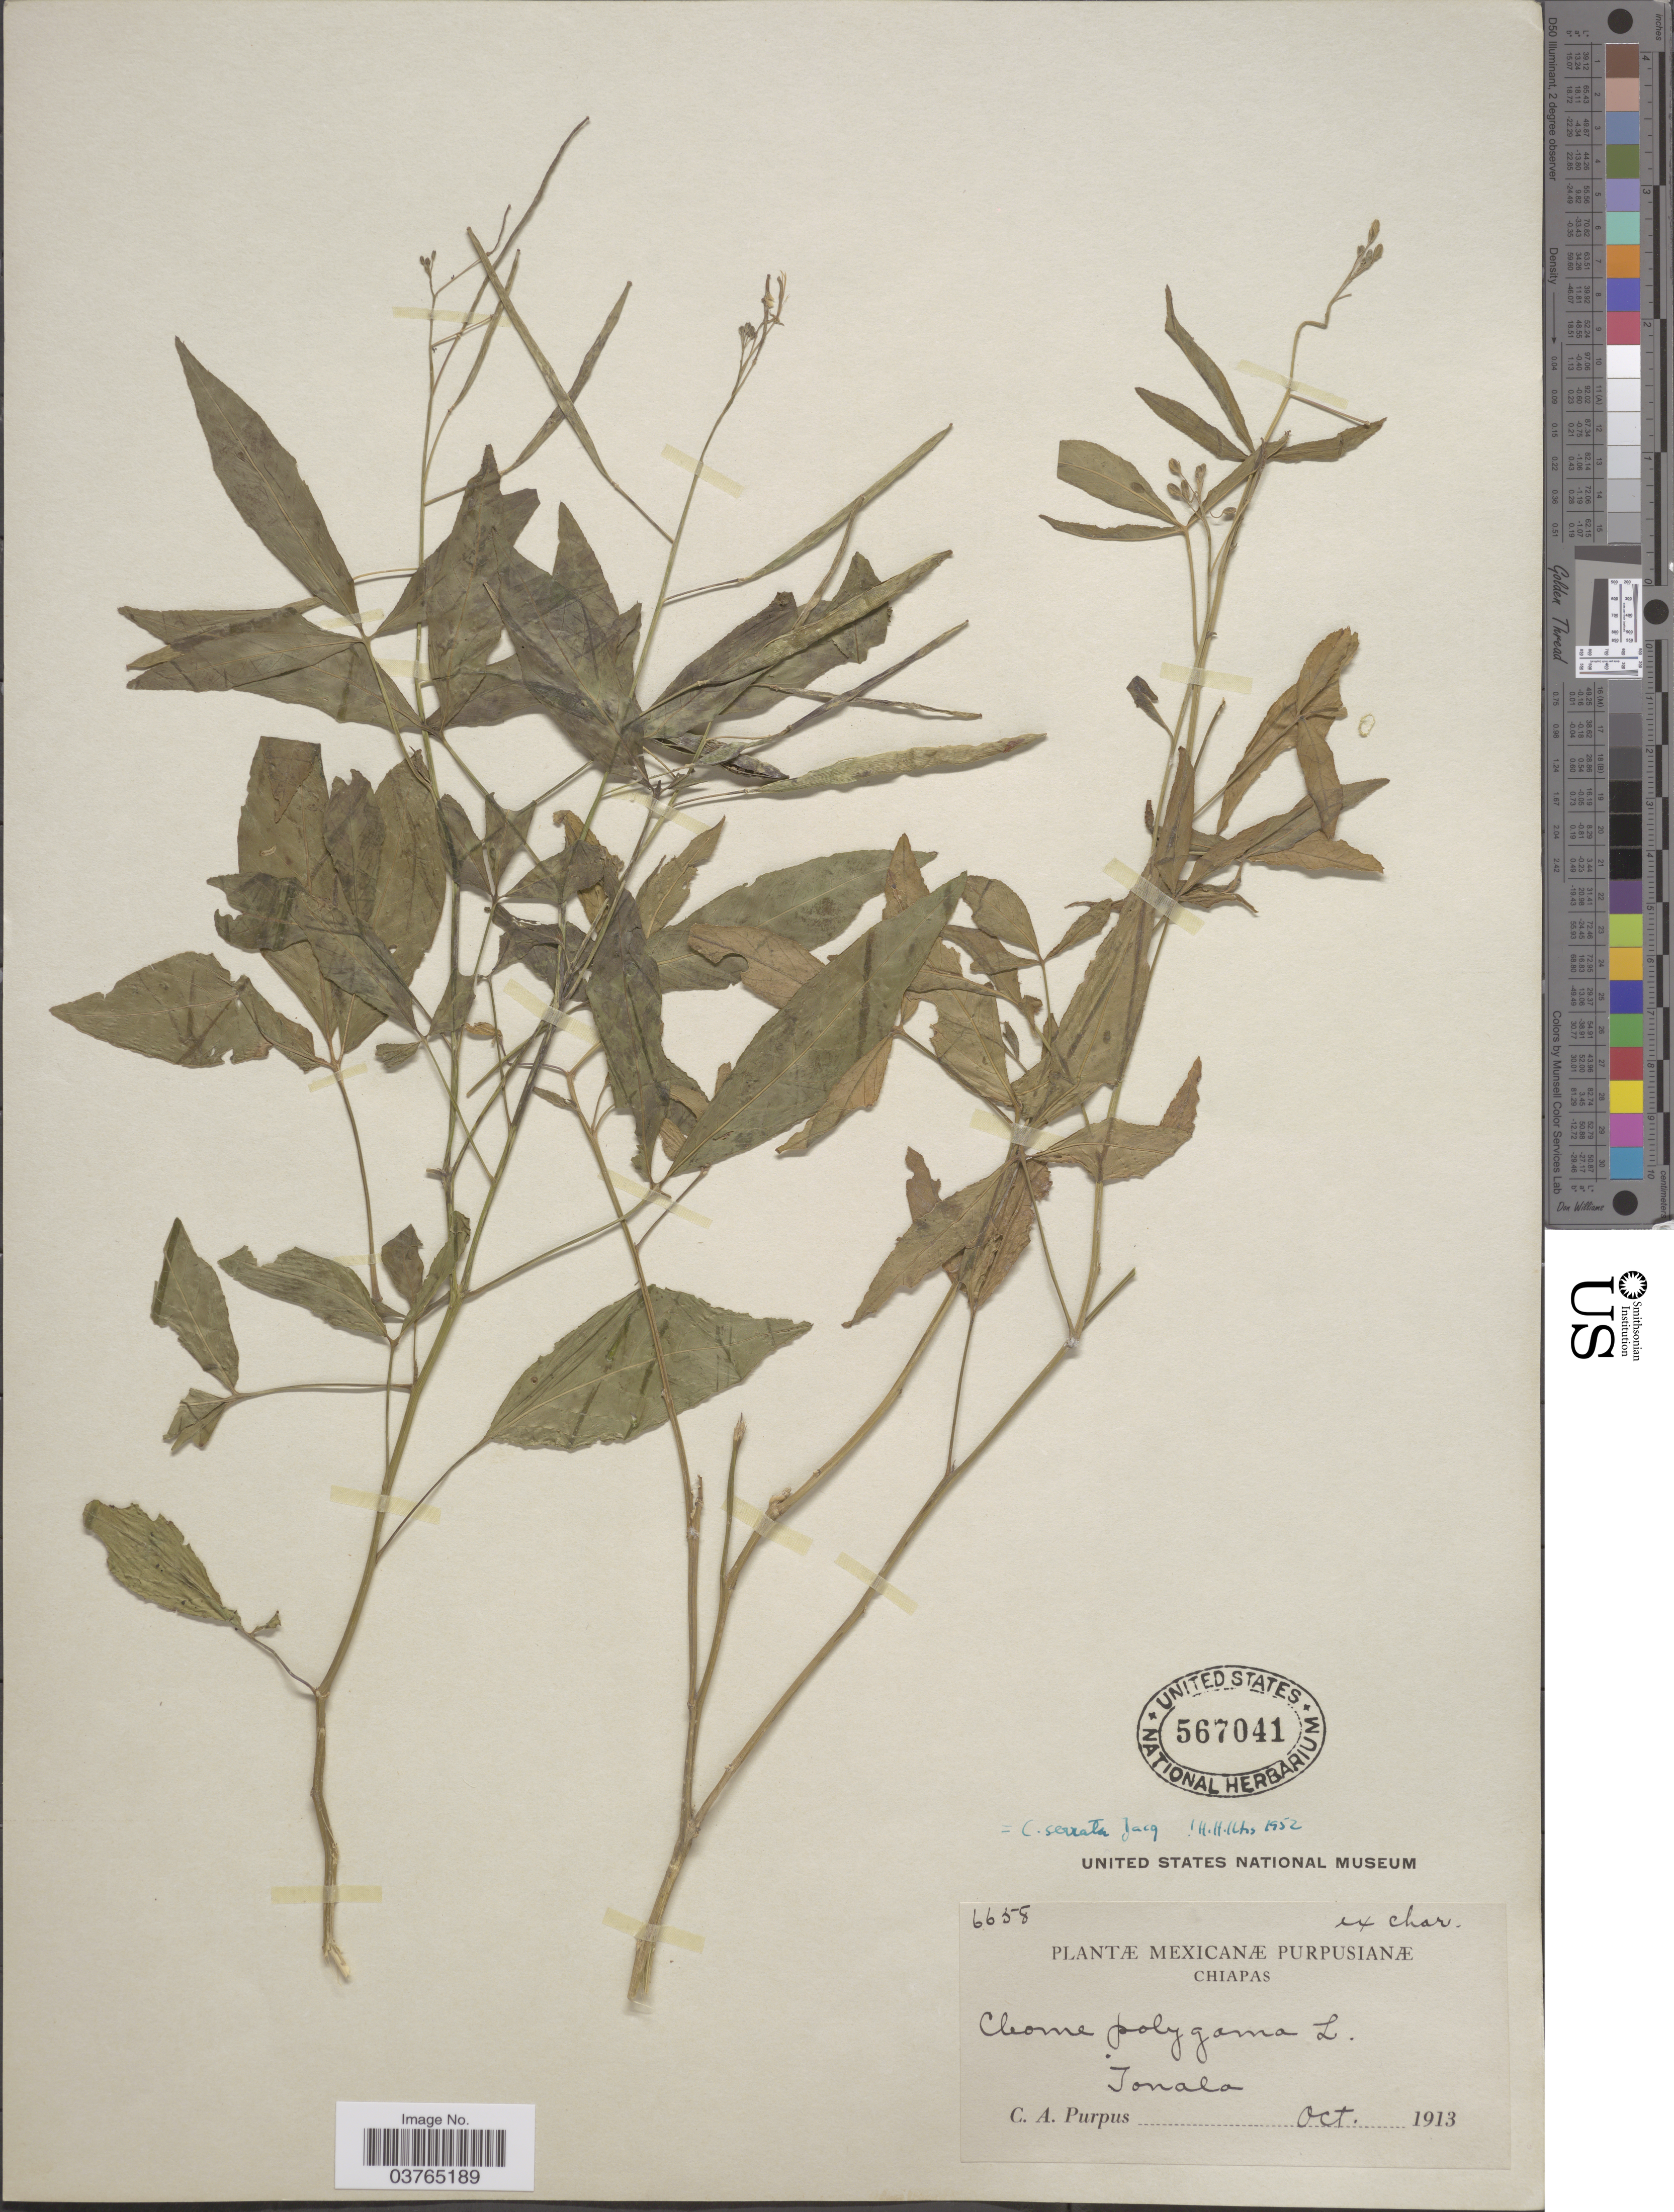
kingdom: Plantae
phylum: Tracheophyta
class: Magnoliopsida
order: Brassicales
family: Cleomaceae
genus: Cleoserrata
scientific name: Cleoserrata serrata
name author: (Jacq.) Iltis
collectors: C. A. Purpus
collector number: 6658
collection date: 1913-10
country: Mexico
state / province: Chiapas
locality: Tonala.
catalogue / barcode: US 567041